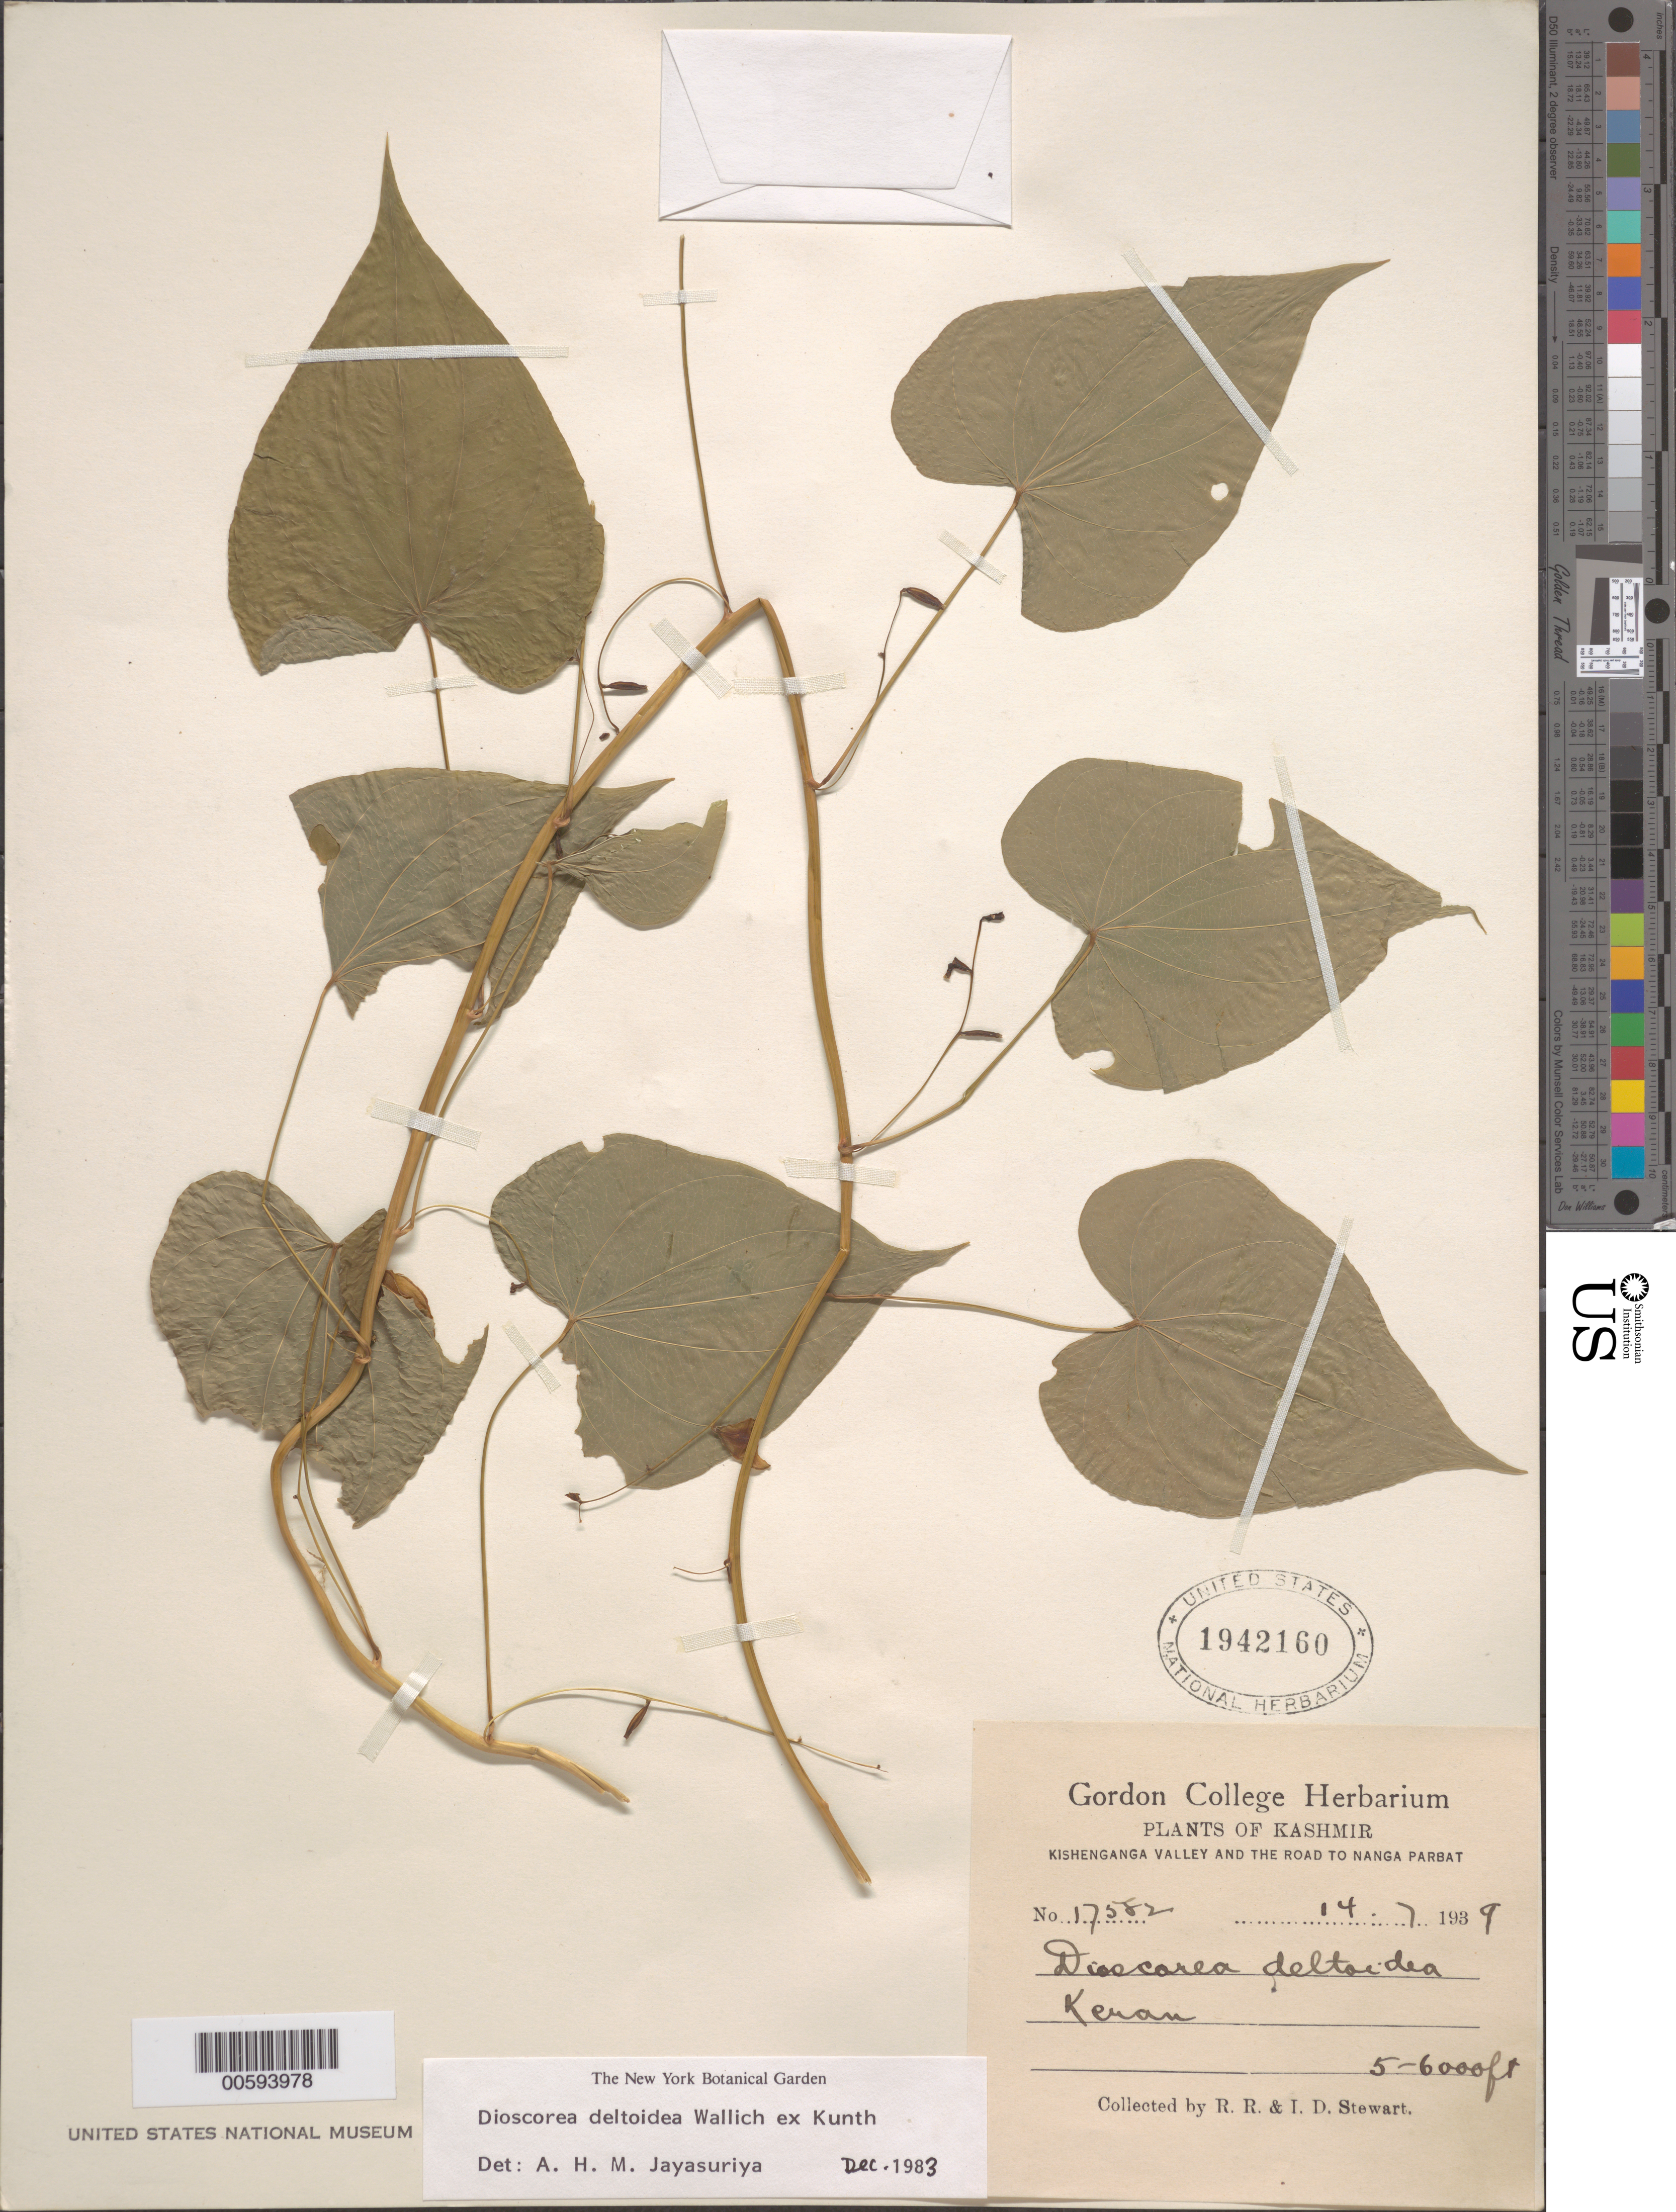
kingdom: Plantae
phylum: Tracheophyta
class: Liliopsida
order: Dioscoreales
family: Dioscoreaceae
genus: Dioscorea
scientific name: Dioscorea deltoidea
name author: Wall.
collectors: R. R. Stewart & I. Stewart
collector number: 17582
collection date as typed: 14 Jul 1939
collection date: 1939-07-14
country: India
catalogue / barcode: US 1942160